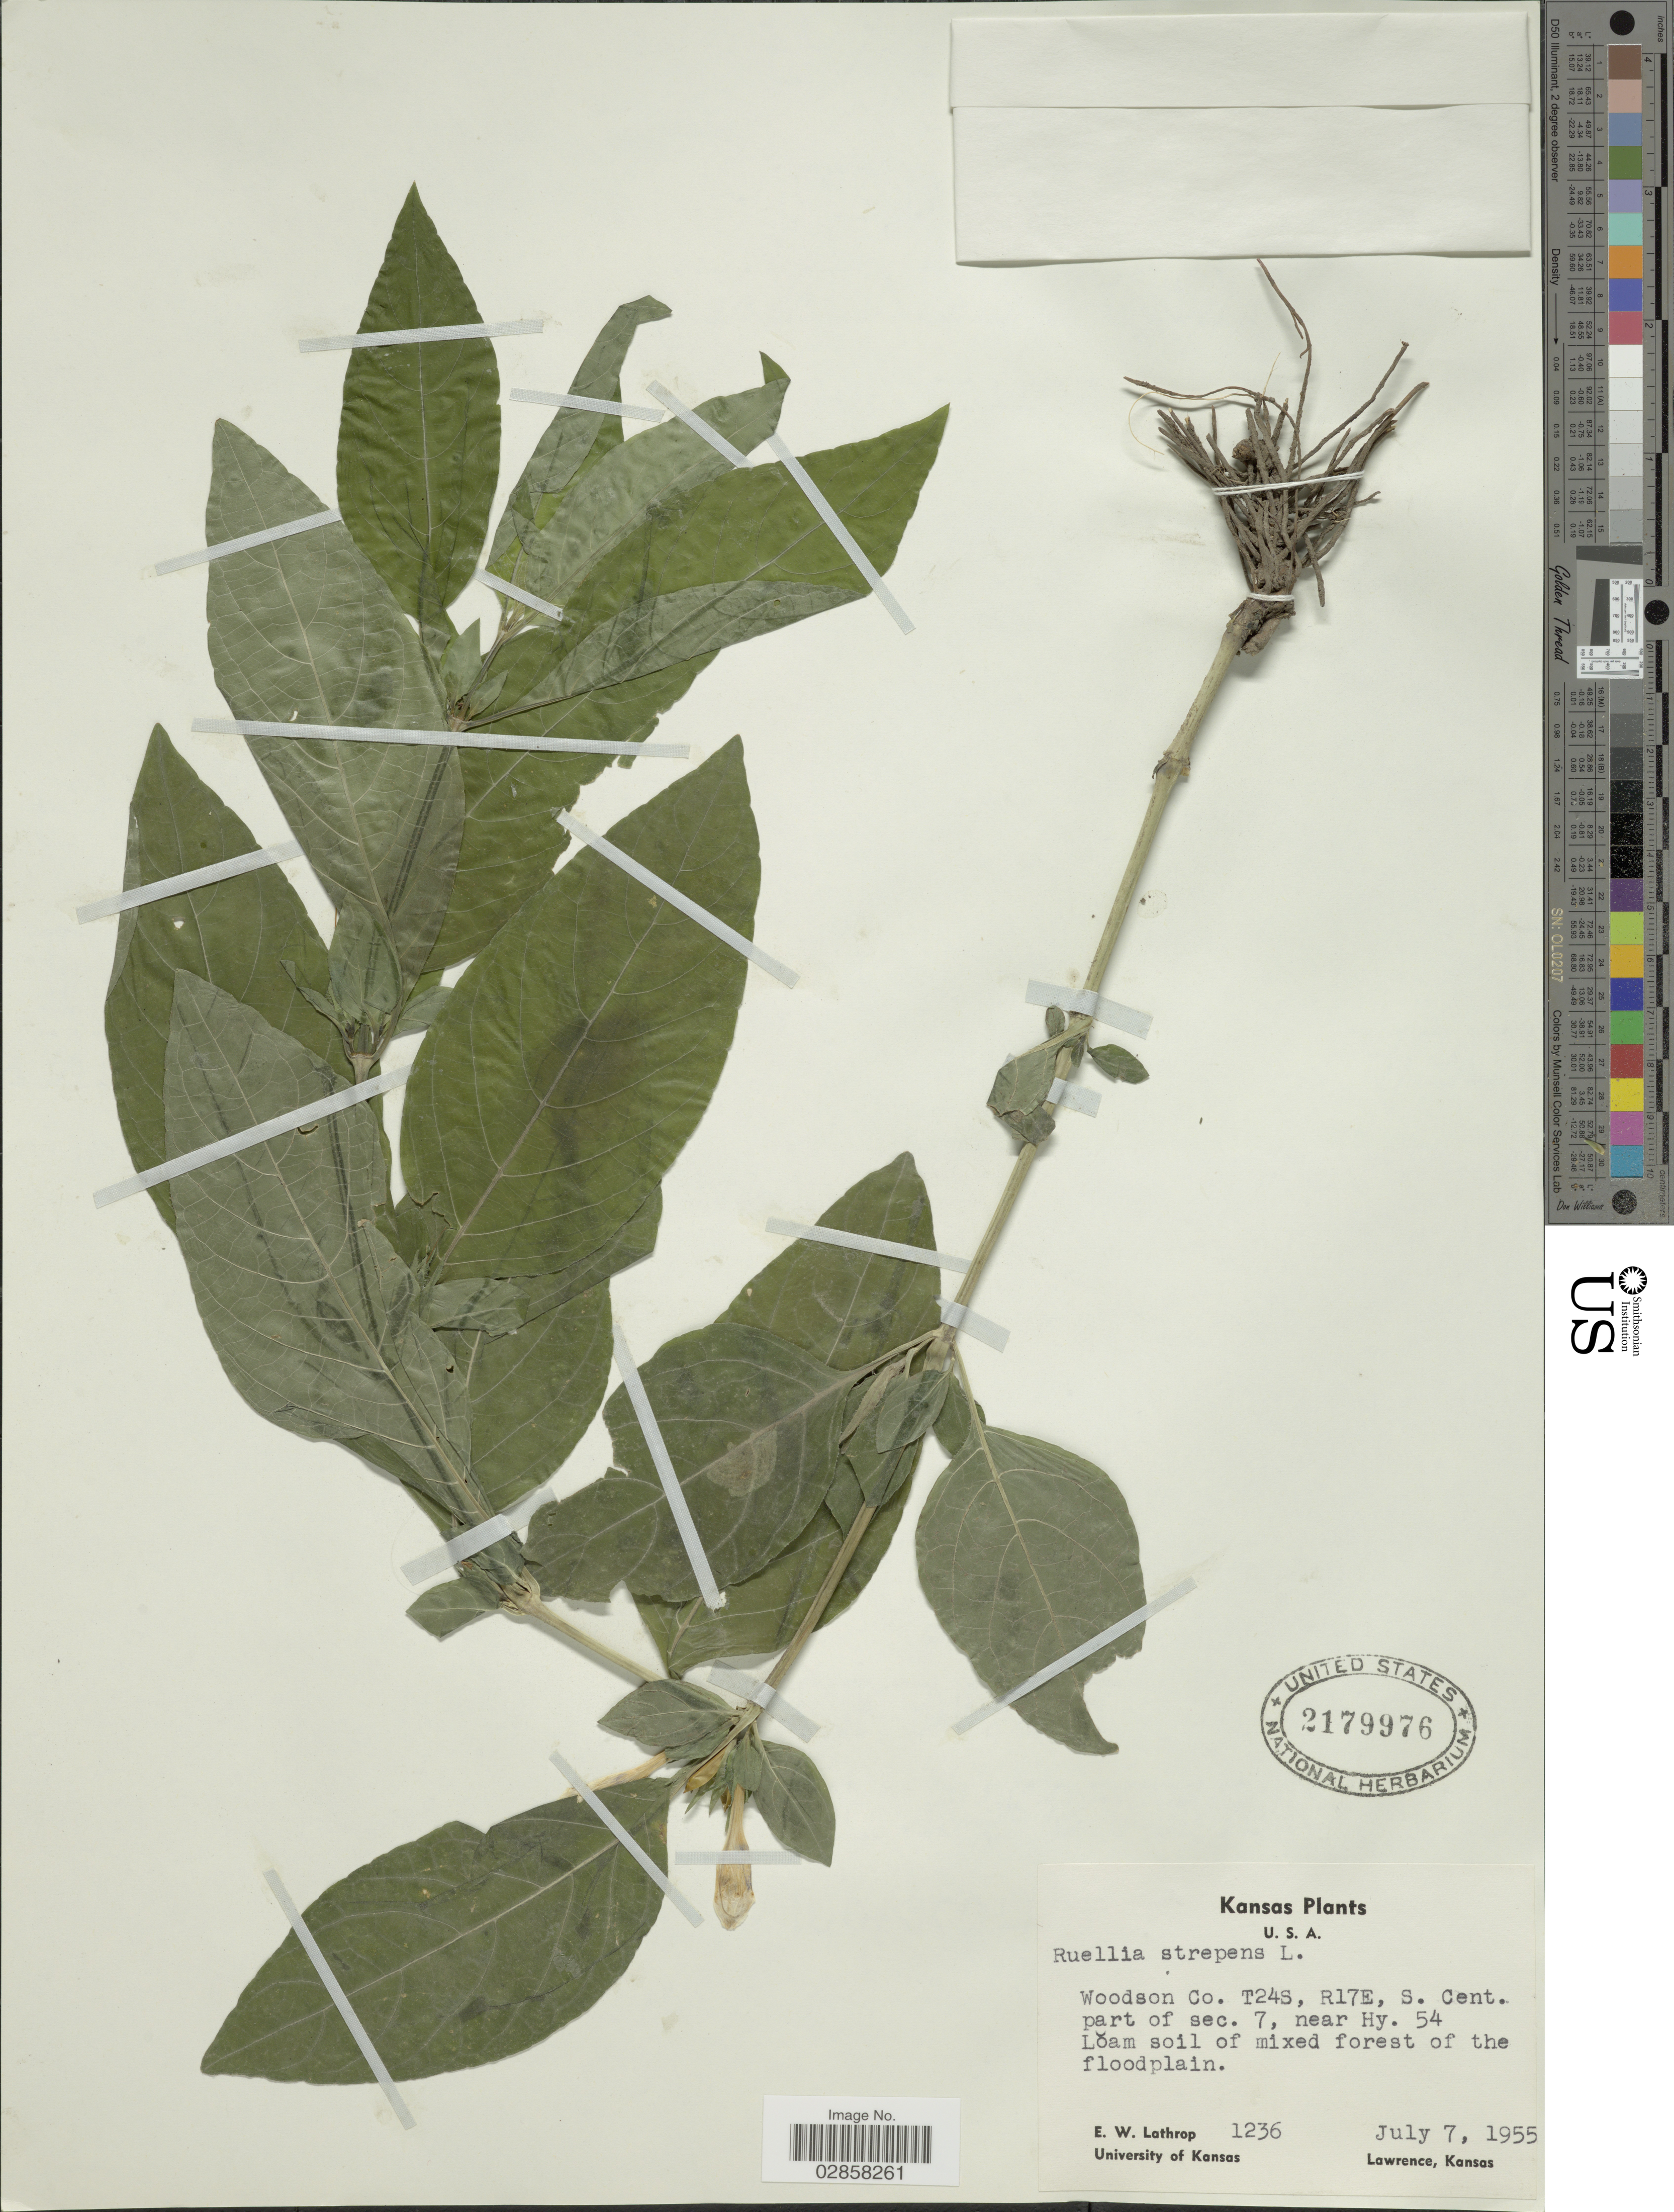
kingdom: Plantae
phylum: Tracheophyta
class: Magnoliopsida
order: Lamiales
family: Acanthaceae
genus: Ruellia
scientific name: Ruellia strepens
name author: L.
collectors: E. W. Lathrop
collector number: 1236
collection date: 1955-07-07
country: United States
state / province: Kansas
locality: Woodson Co. T24S, R17E, S. Cent. part of sec. 7, near Hy. 54.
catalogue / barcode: US 2179976